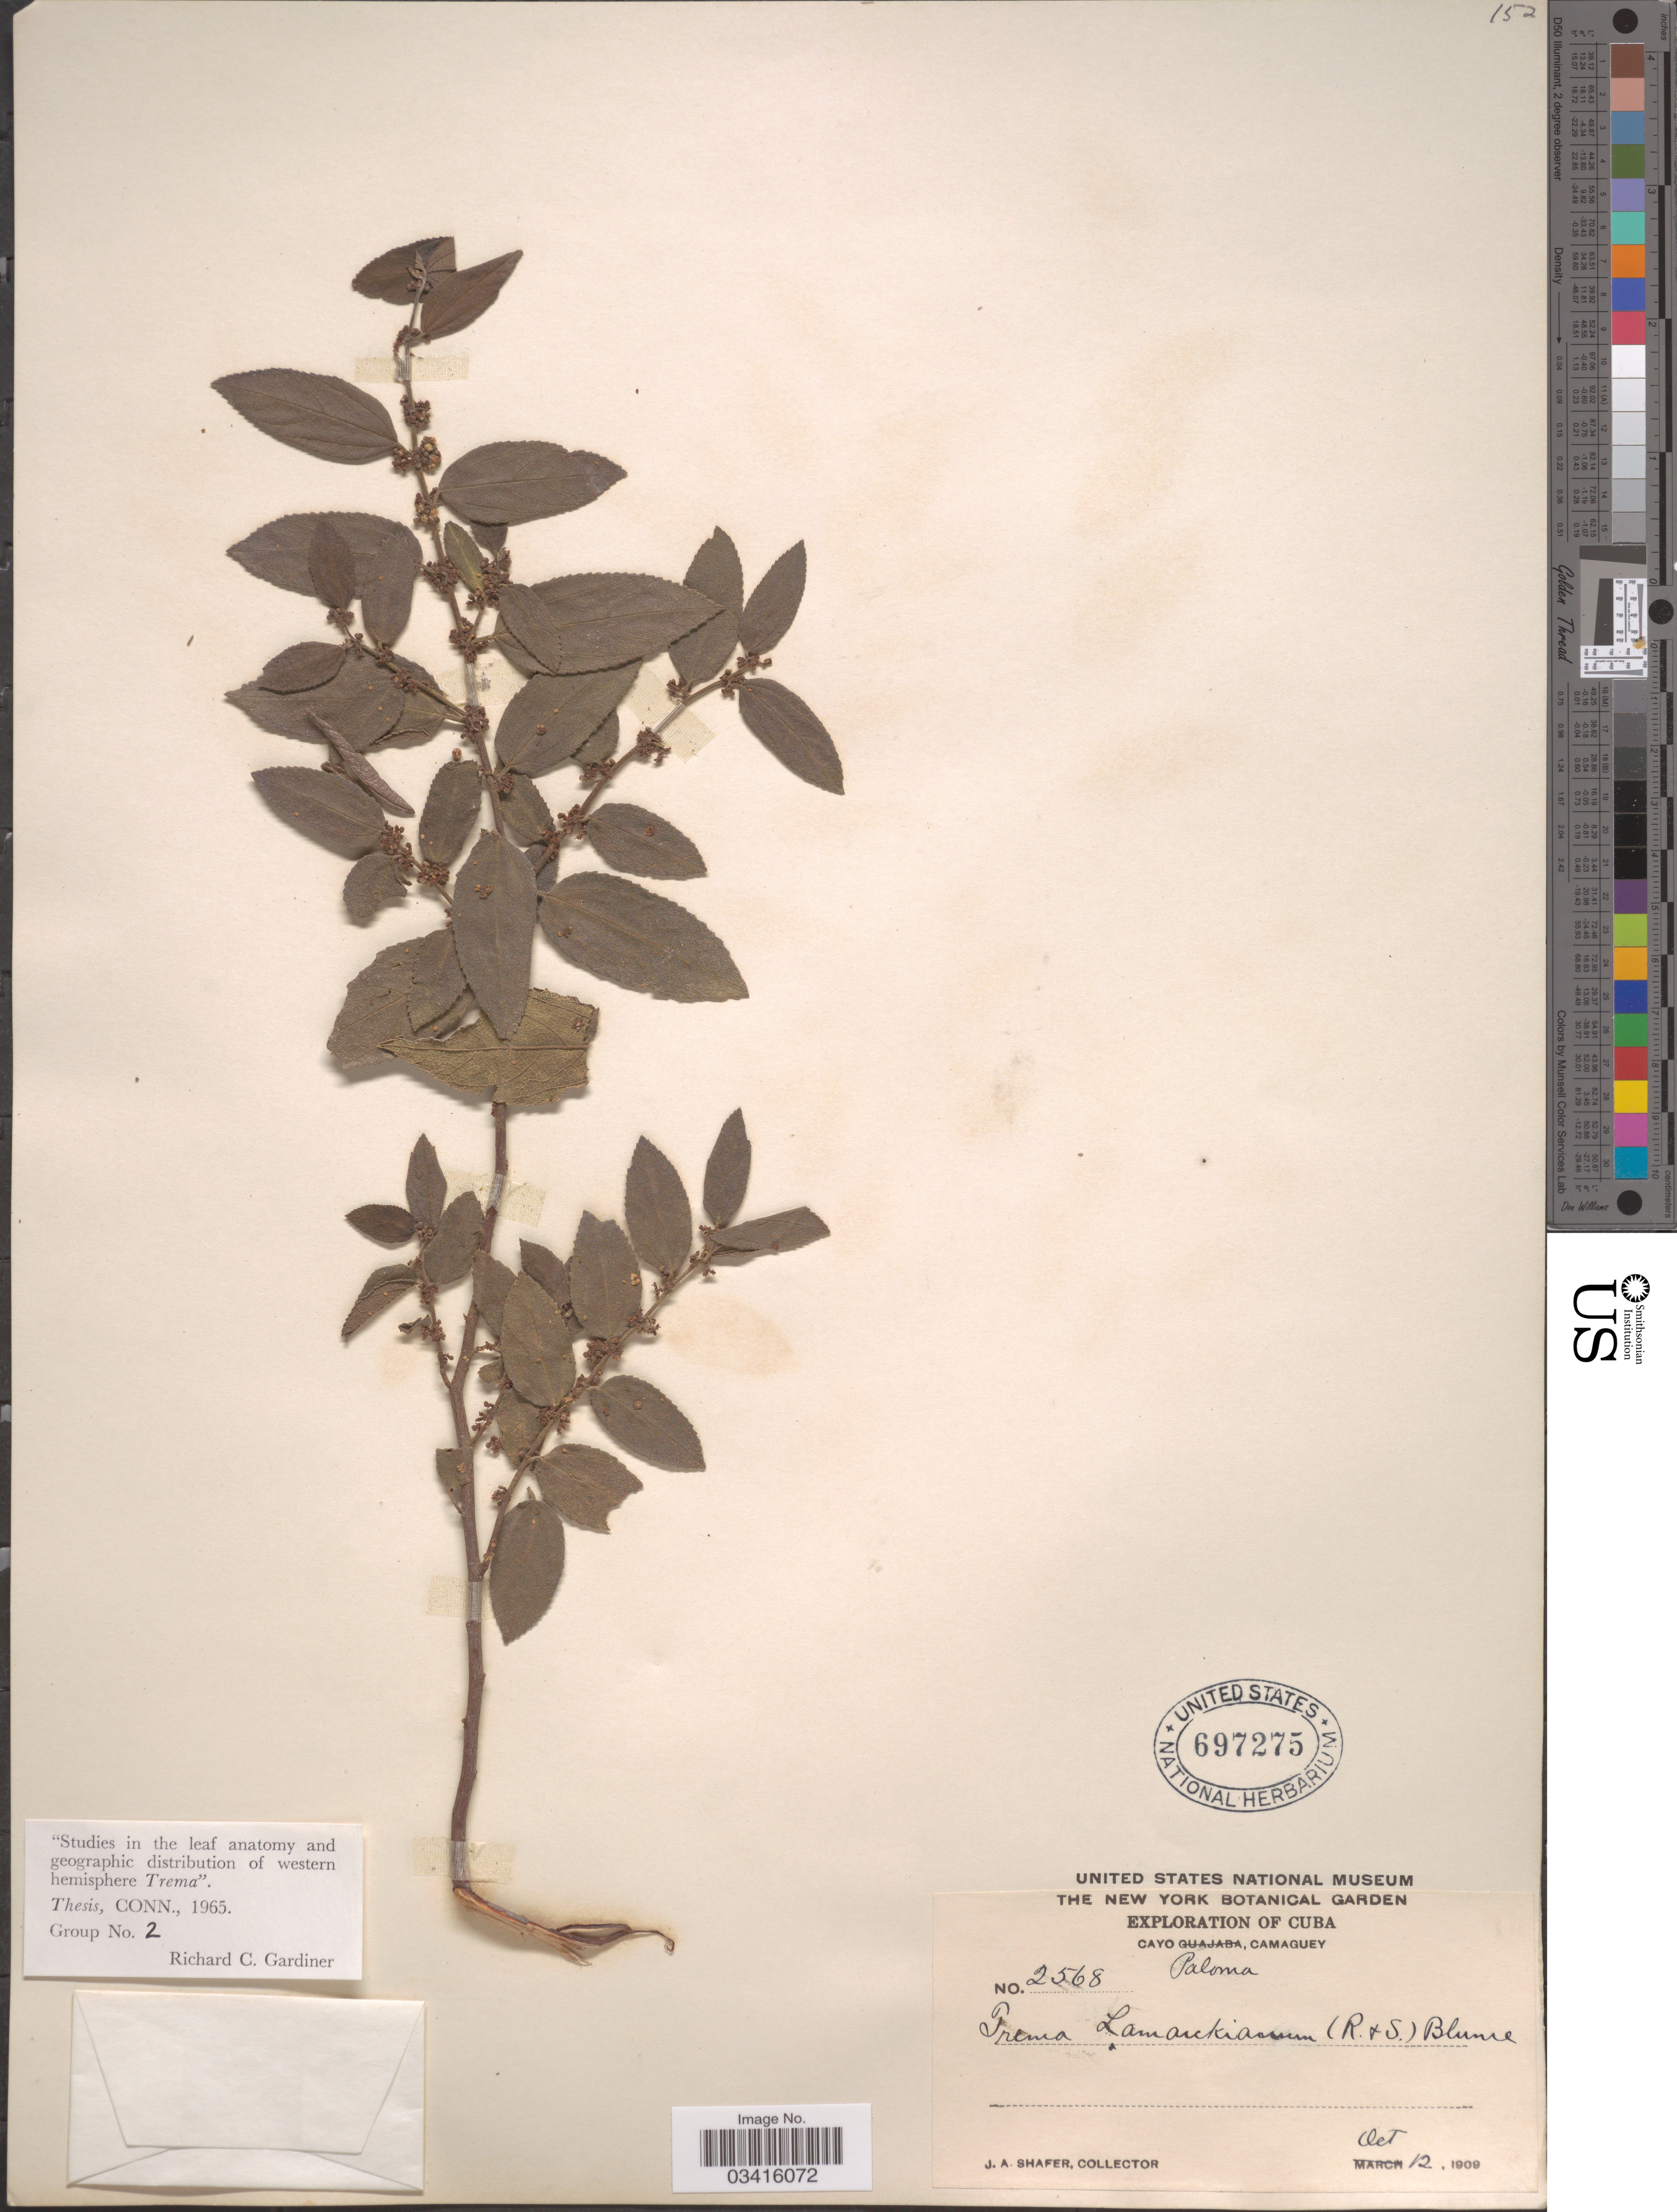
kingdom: Plantae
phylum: Tracheophyta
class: Magnoliopsida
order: Rosales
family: Cannabaceae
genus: Trema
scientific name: Trema lamarckianum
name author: (Schult.) Blume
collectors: J. A. Shafer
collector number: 2568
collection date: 1909-10-12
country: Cuba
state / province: Camagüey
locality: Cayo Paloma, Camaguey.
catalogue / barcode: US 697275